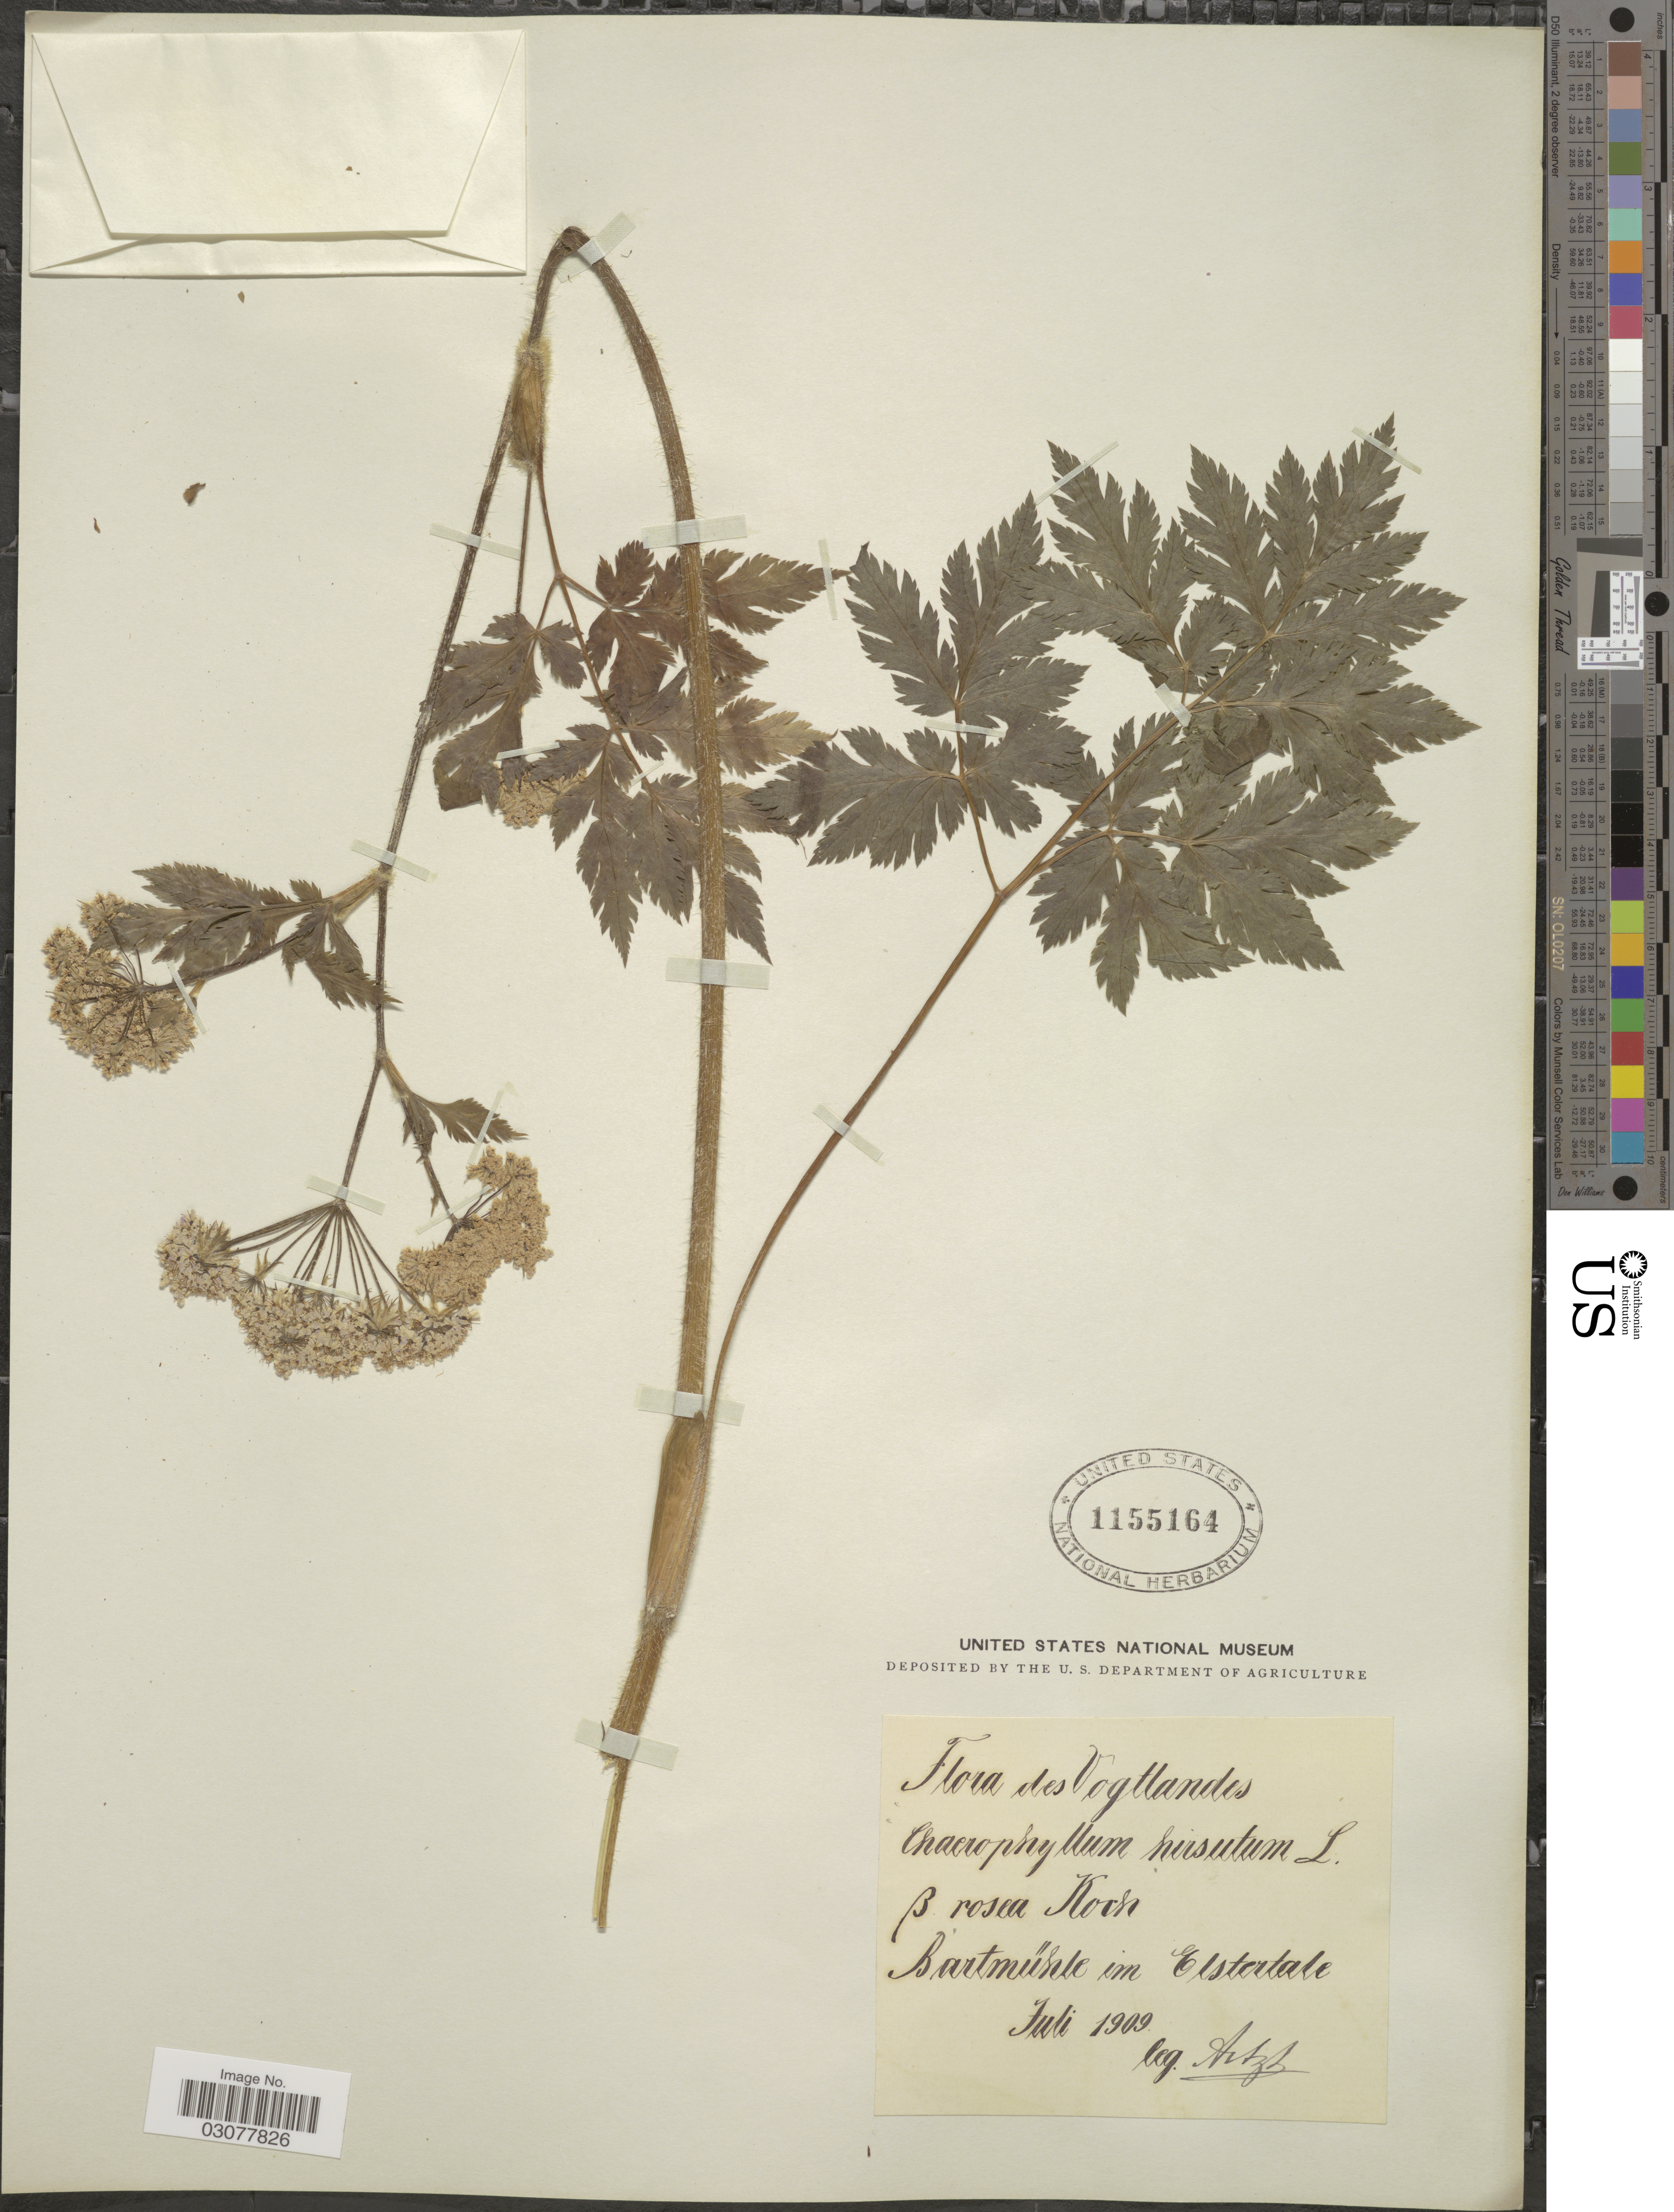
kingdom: Plantae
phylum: Tracheophyta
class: Magnoliopsida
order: Apiales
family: Apiaceae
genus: Chaerophyllum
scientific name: Chaerophyllum hirsutum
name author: L.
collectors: -. Artzb.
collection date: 1909-07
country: Germany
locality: Vogtlandes, Bartmühle im Elstertatle.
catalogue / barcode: US 1155164